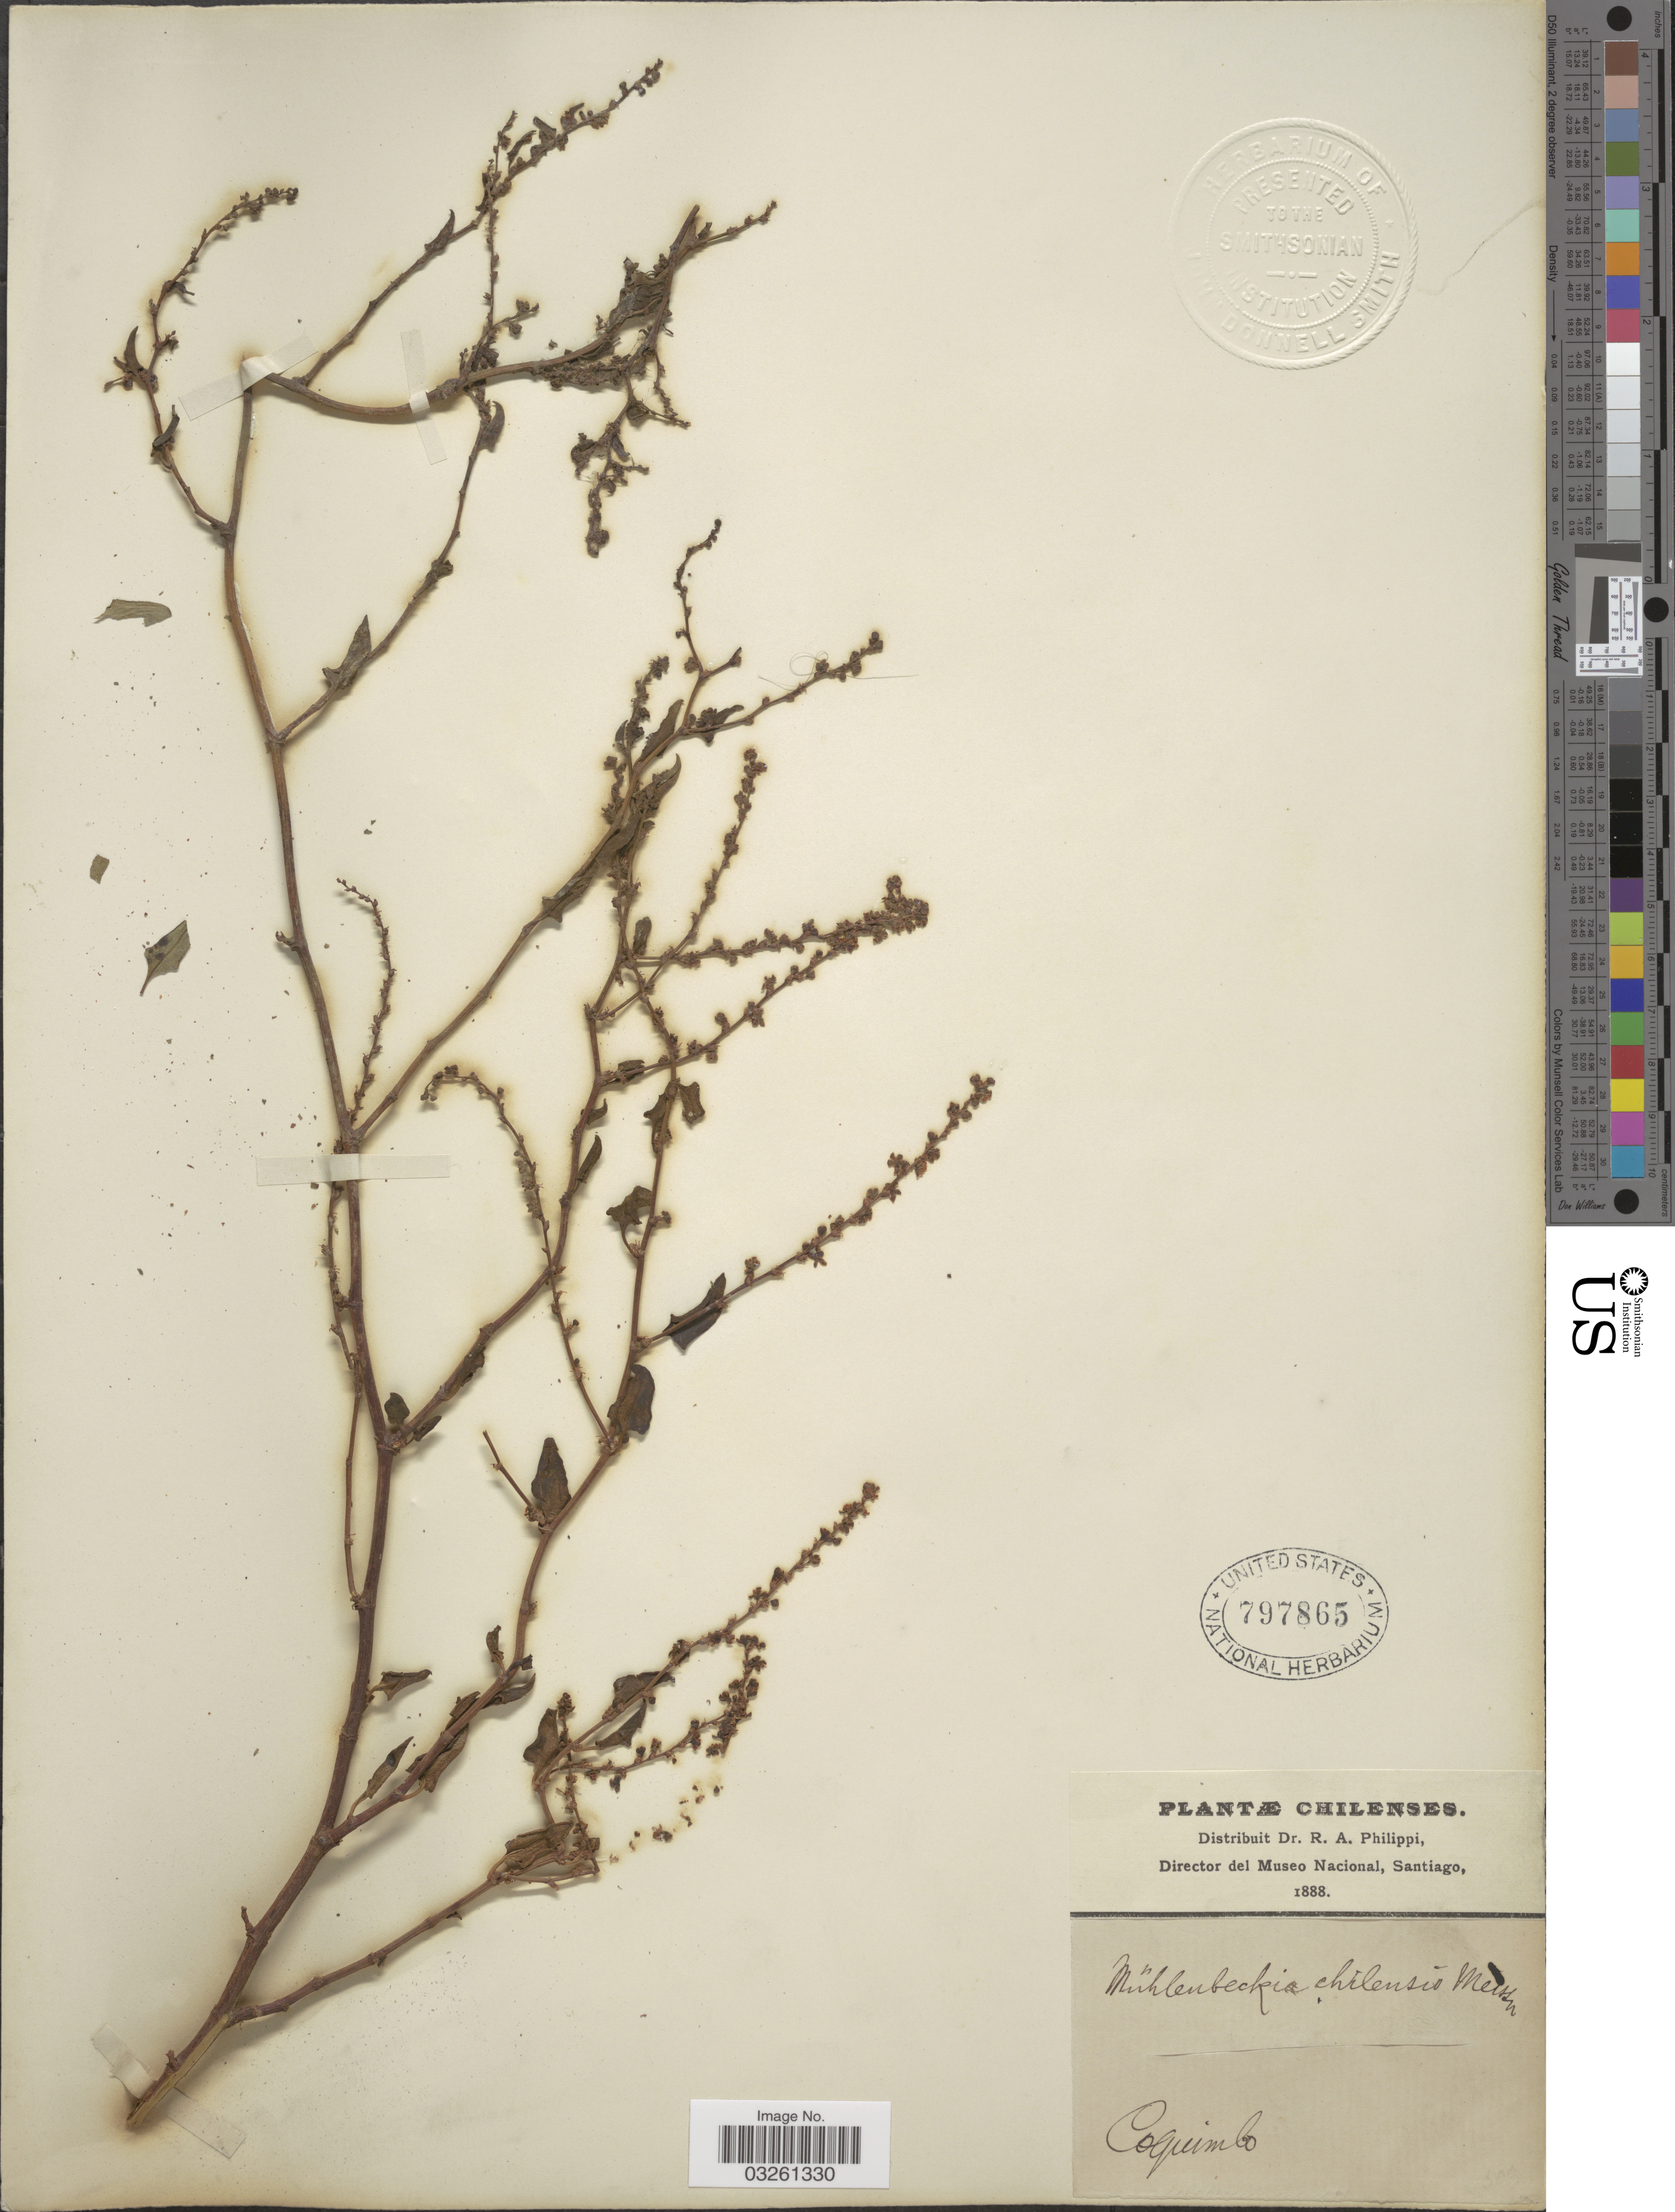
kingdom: Plantae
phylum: Tracheophyta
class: Magnoliopsida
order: Caryophyllales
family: Polygonaceae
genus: Muehlenbeckia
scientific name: Muehlenbeckia hastulata var. hastulata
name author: (Sm.) I.M. Johnst.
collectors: ex. herb. R.A. Philippi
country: Chile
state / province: Coquimbo (IV)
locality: Coquimbo.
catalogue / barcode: US 797865